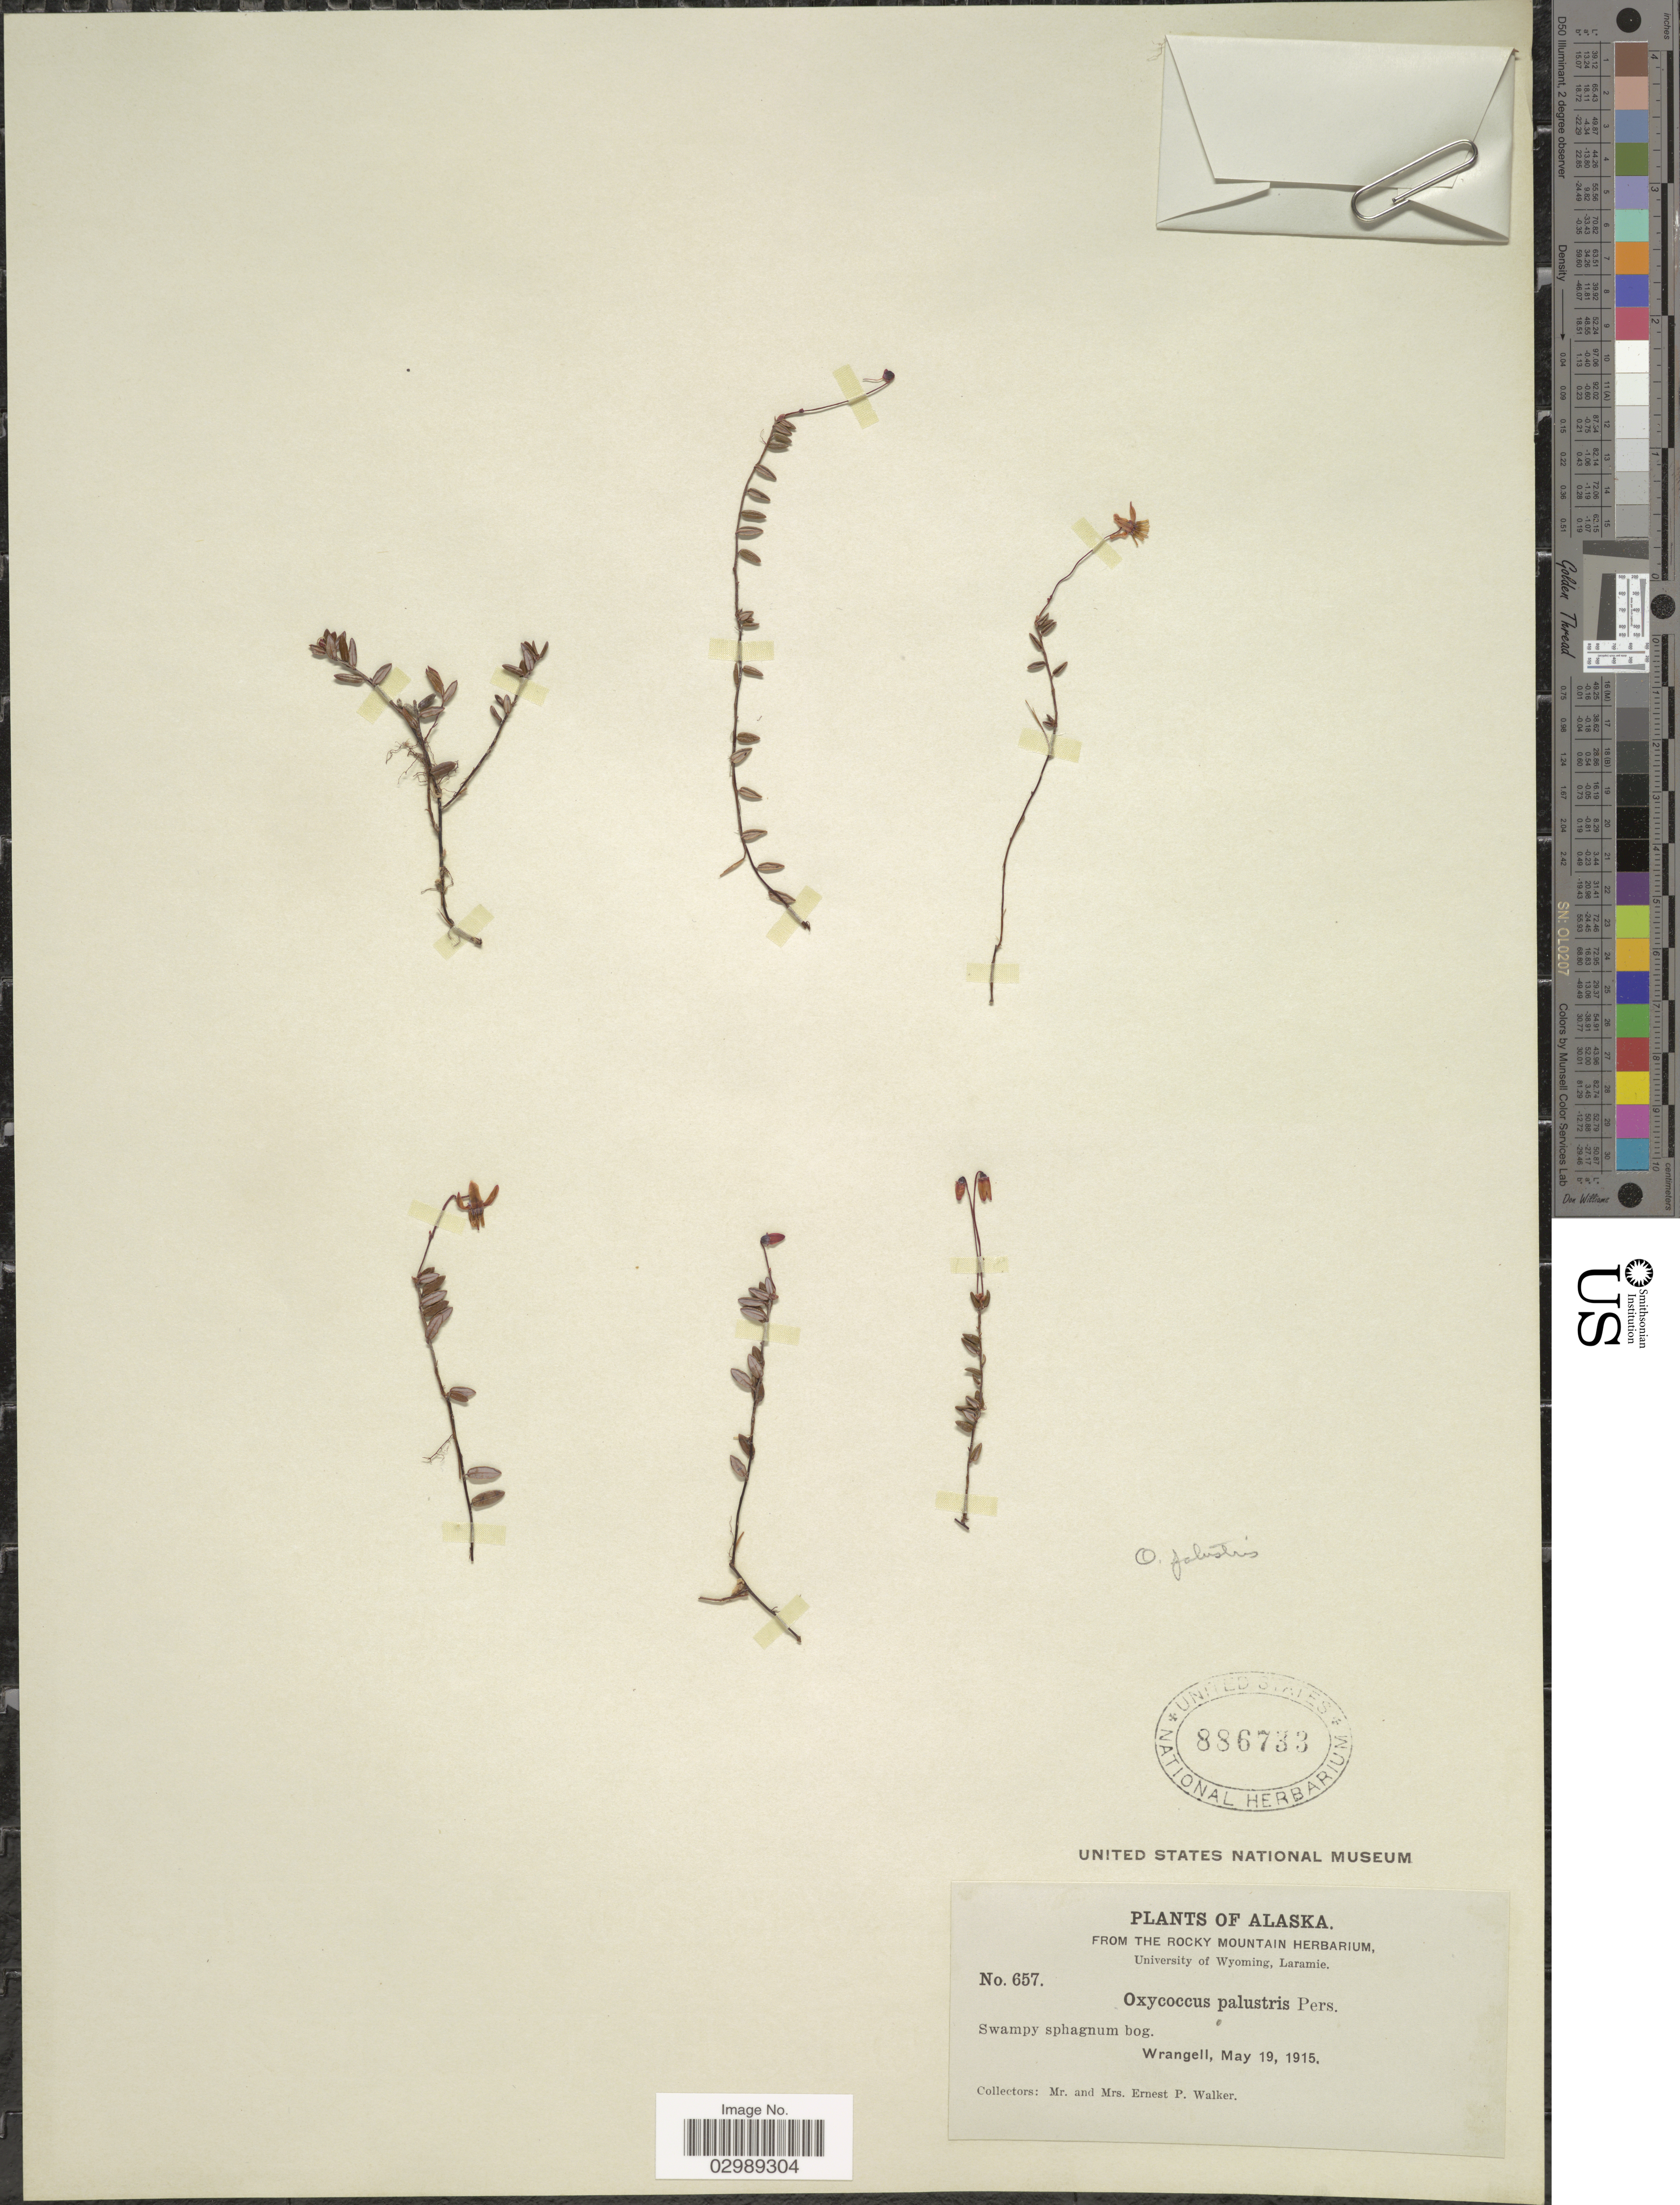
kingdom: Plantae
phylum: Tracheophyta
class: Magnoliopsida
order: Ericales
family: Ericaceae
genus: Vaccinium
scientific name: Vaccinium oxycoccos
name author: L.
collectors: E. P. Walker & E. Walker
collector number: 657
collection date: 1915-05-19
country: United States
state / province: Alaska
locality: Wrangell.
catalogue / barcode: US 886733